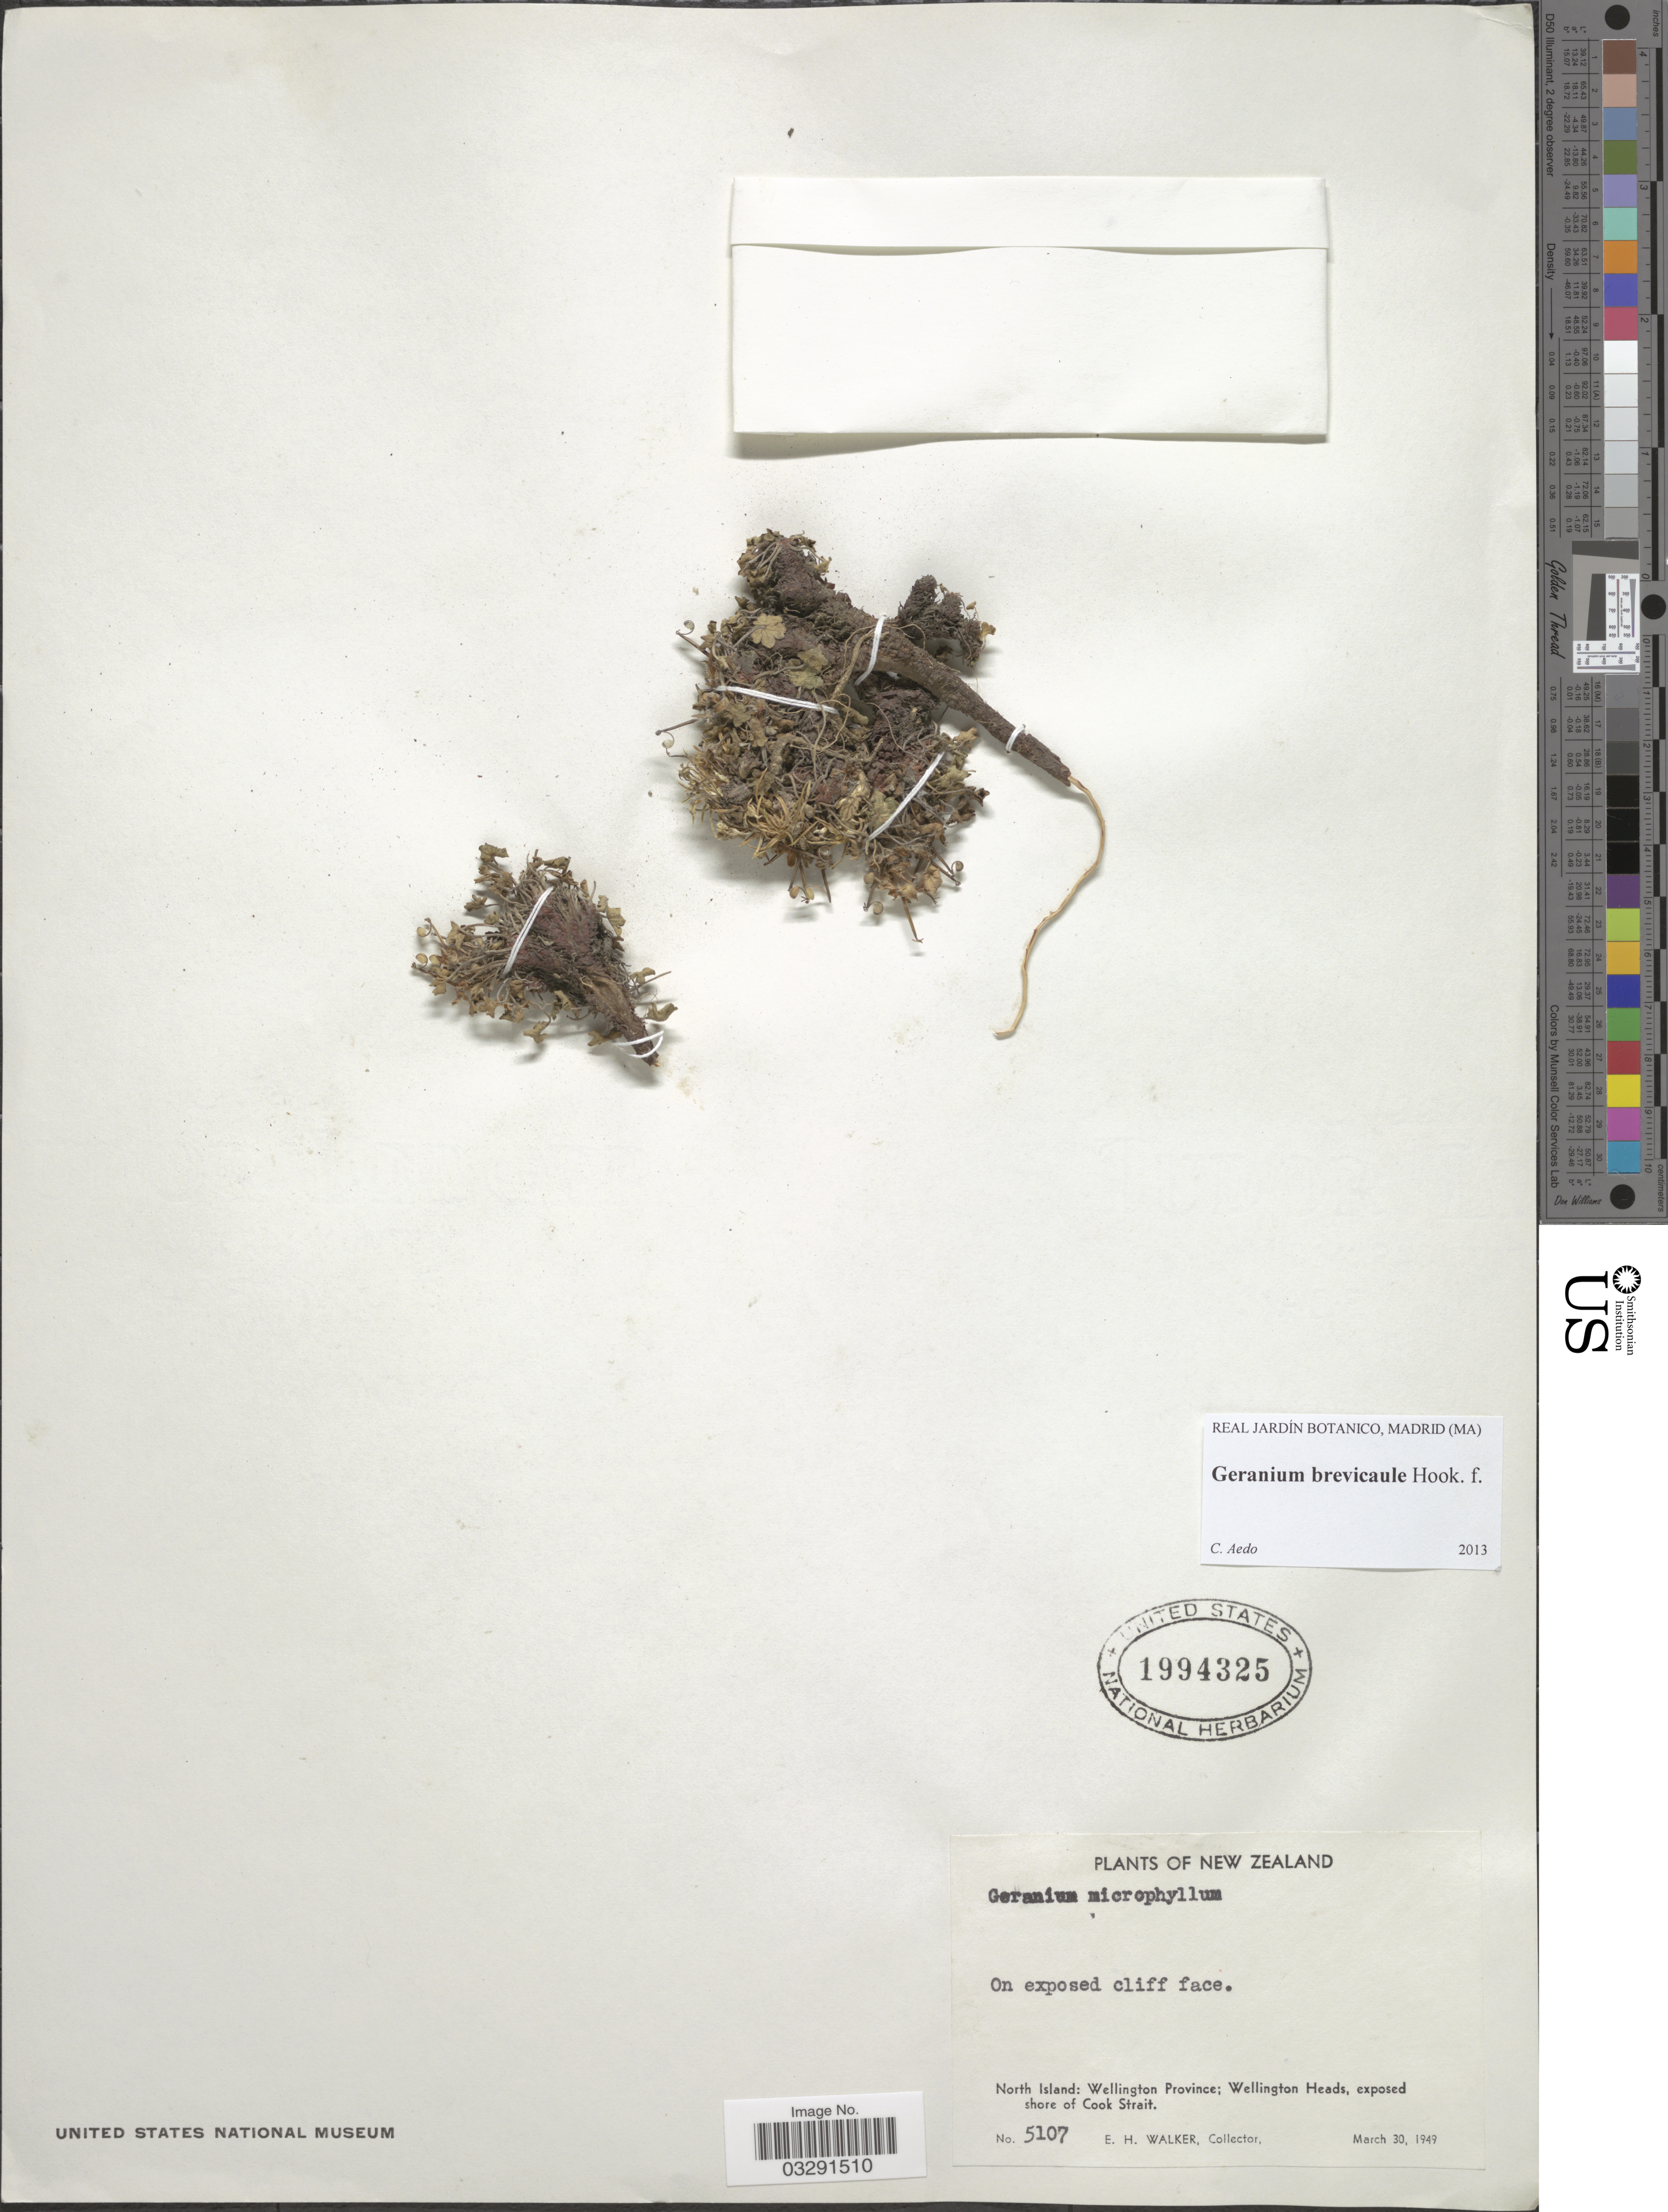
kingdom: Plantae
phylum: Tracheophyta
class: Magnoliopsida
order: Geraniales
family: Geraniaceae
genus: Geranium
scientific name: Geranium brevicaule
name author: Hook.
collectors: E. H. Walker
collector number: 5107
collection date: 1949-03-30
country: New Zealand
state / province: Wellington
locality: On exposed cliff face. North Island: Wellington Heads, exposed shore of Cook Strait.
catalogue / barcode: US 1994325